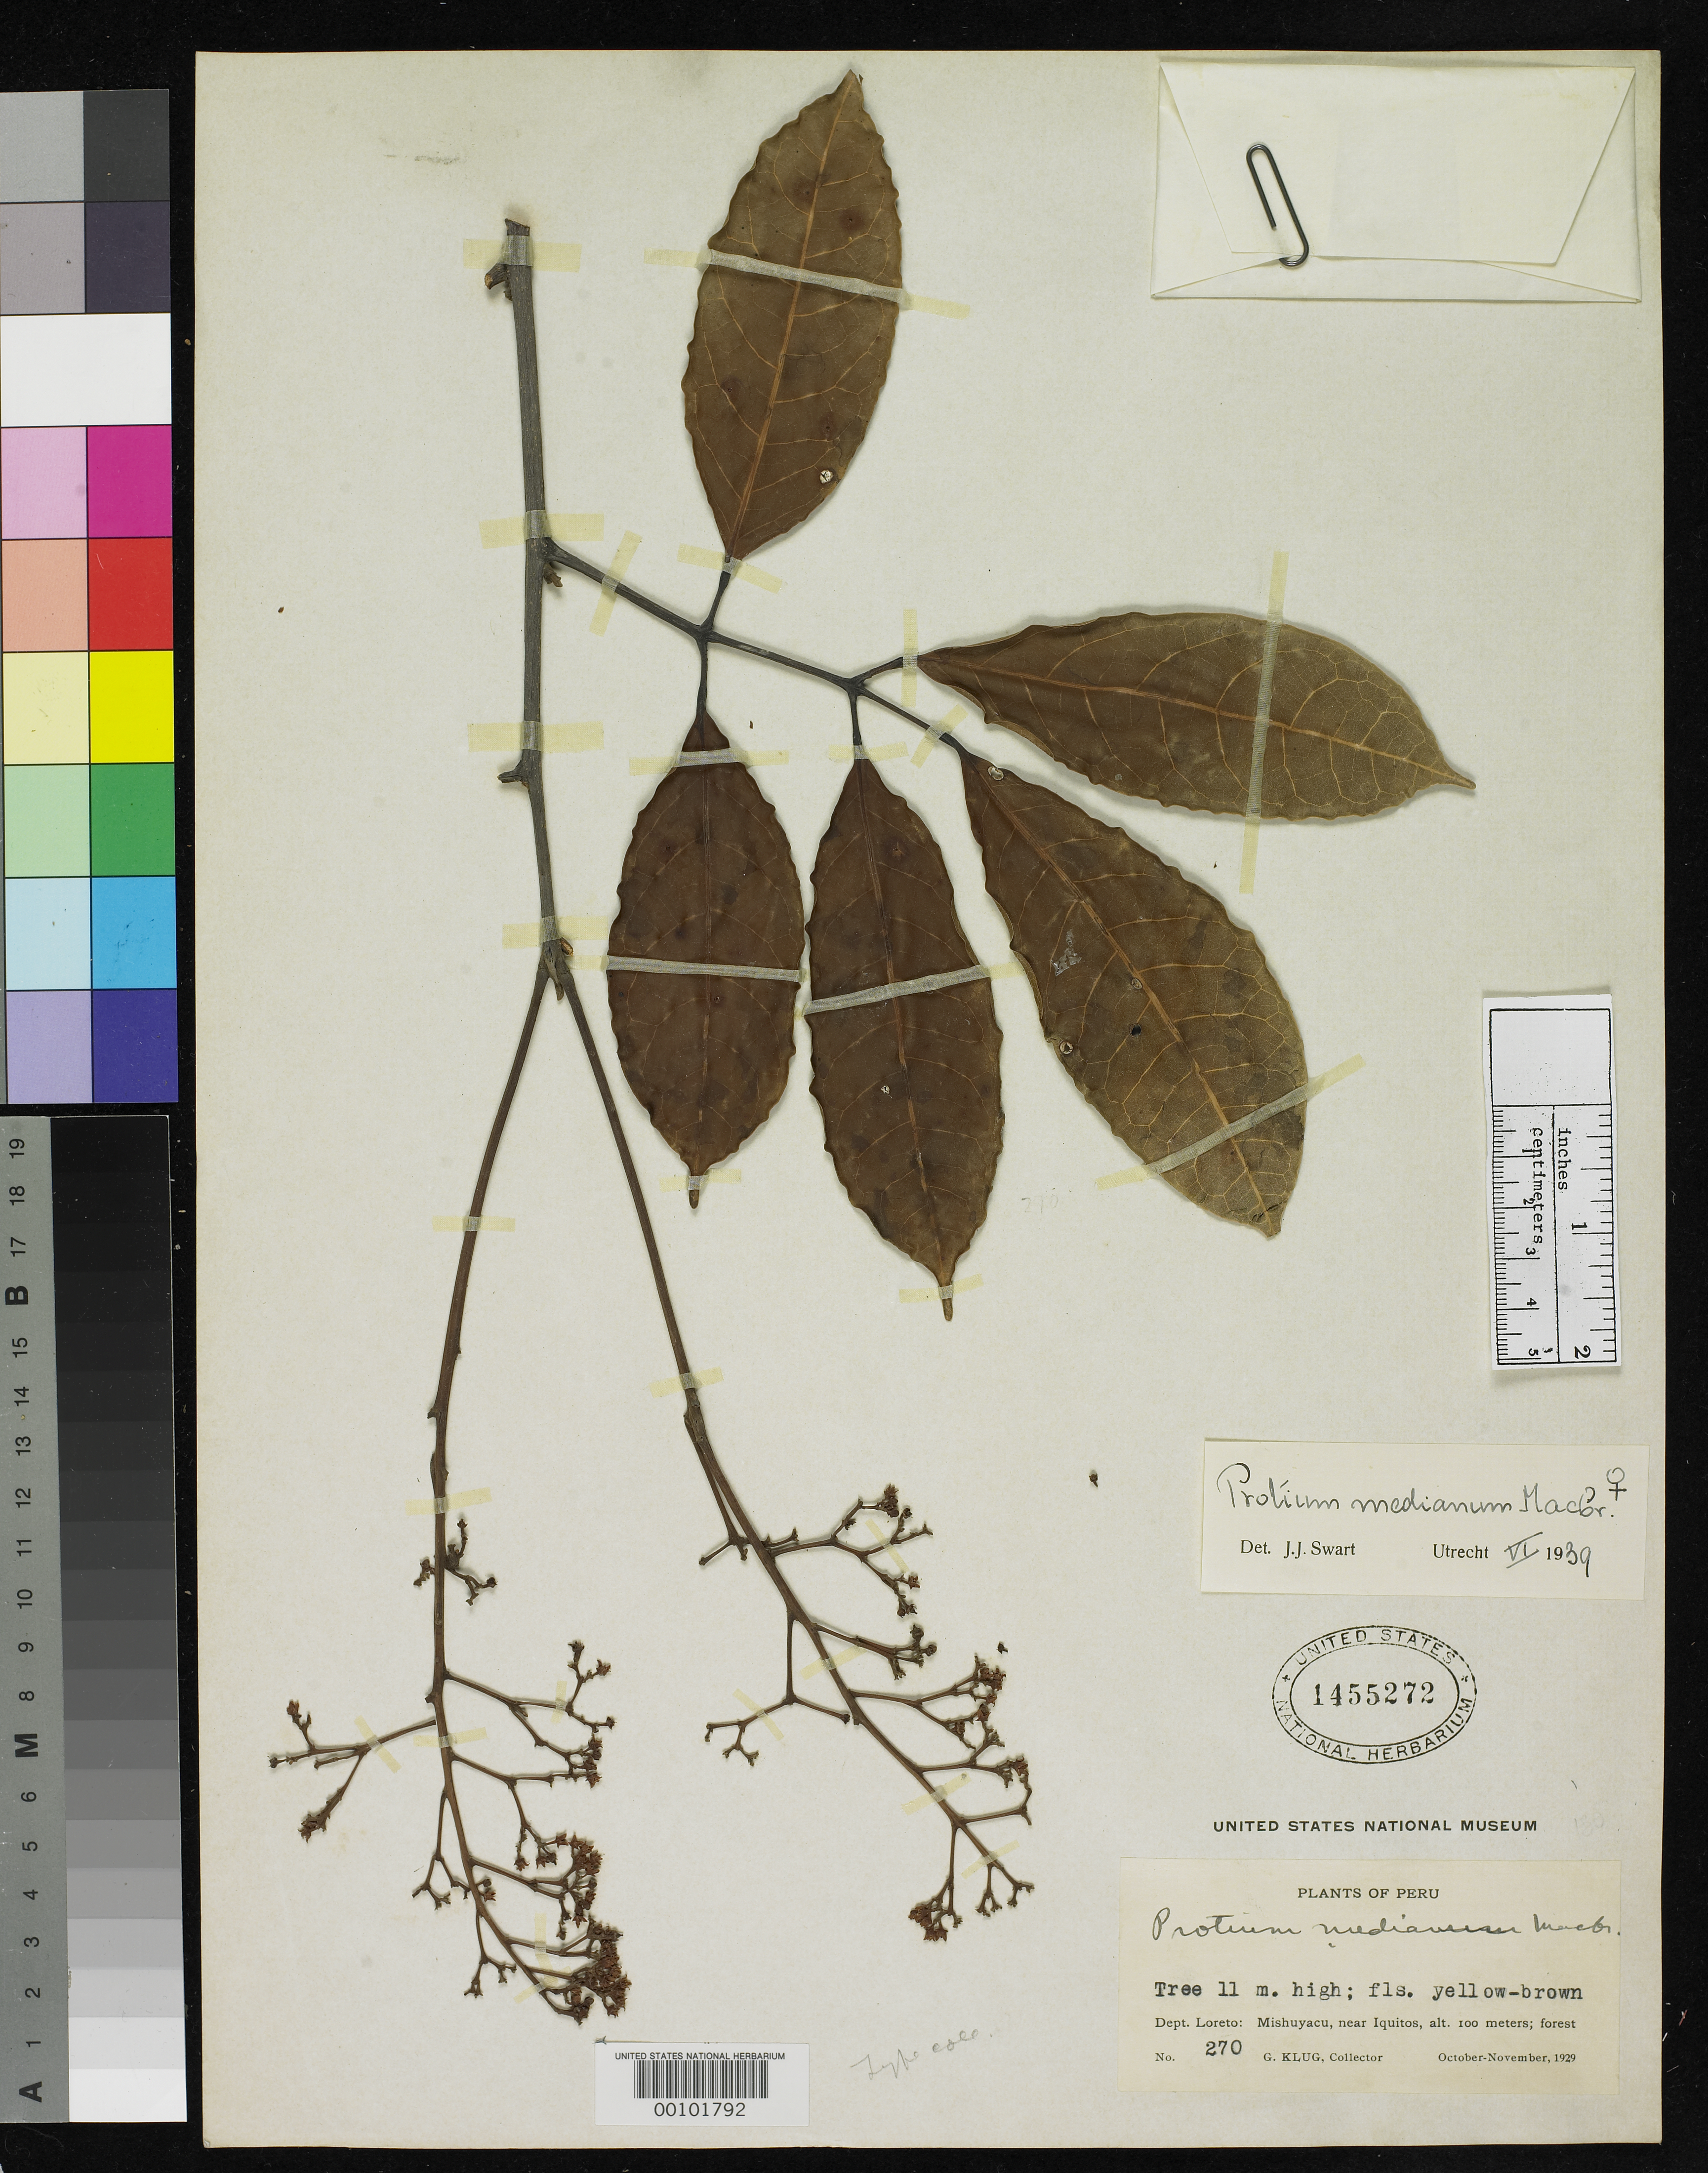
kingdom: Plantae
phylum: Tracheophyta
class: Magnoliopsida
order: Sapindales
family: Burseraceae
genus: Protium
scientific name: Protium medianum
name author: J.F. Macbr.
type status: Isotype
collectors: G. Klug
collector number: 270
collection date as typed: Oct 1929 to -- Nov 1929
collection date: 1929-10/1929-11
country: Peru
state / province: Loreto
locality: Mishuyacu, near Iquitos.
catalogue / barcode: US 1455272